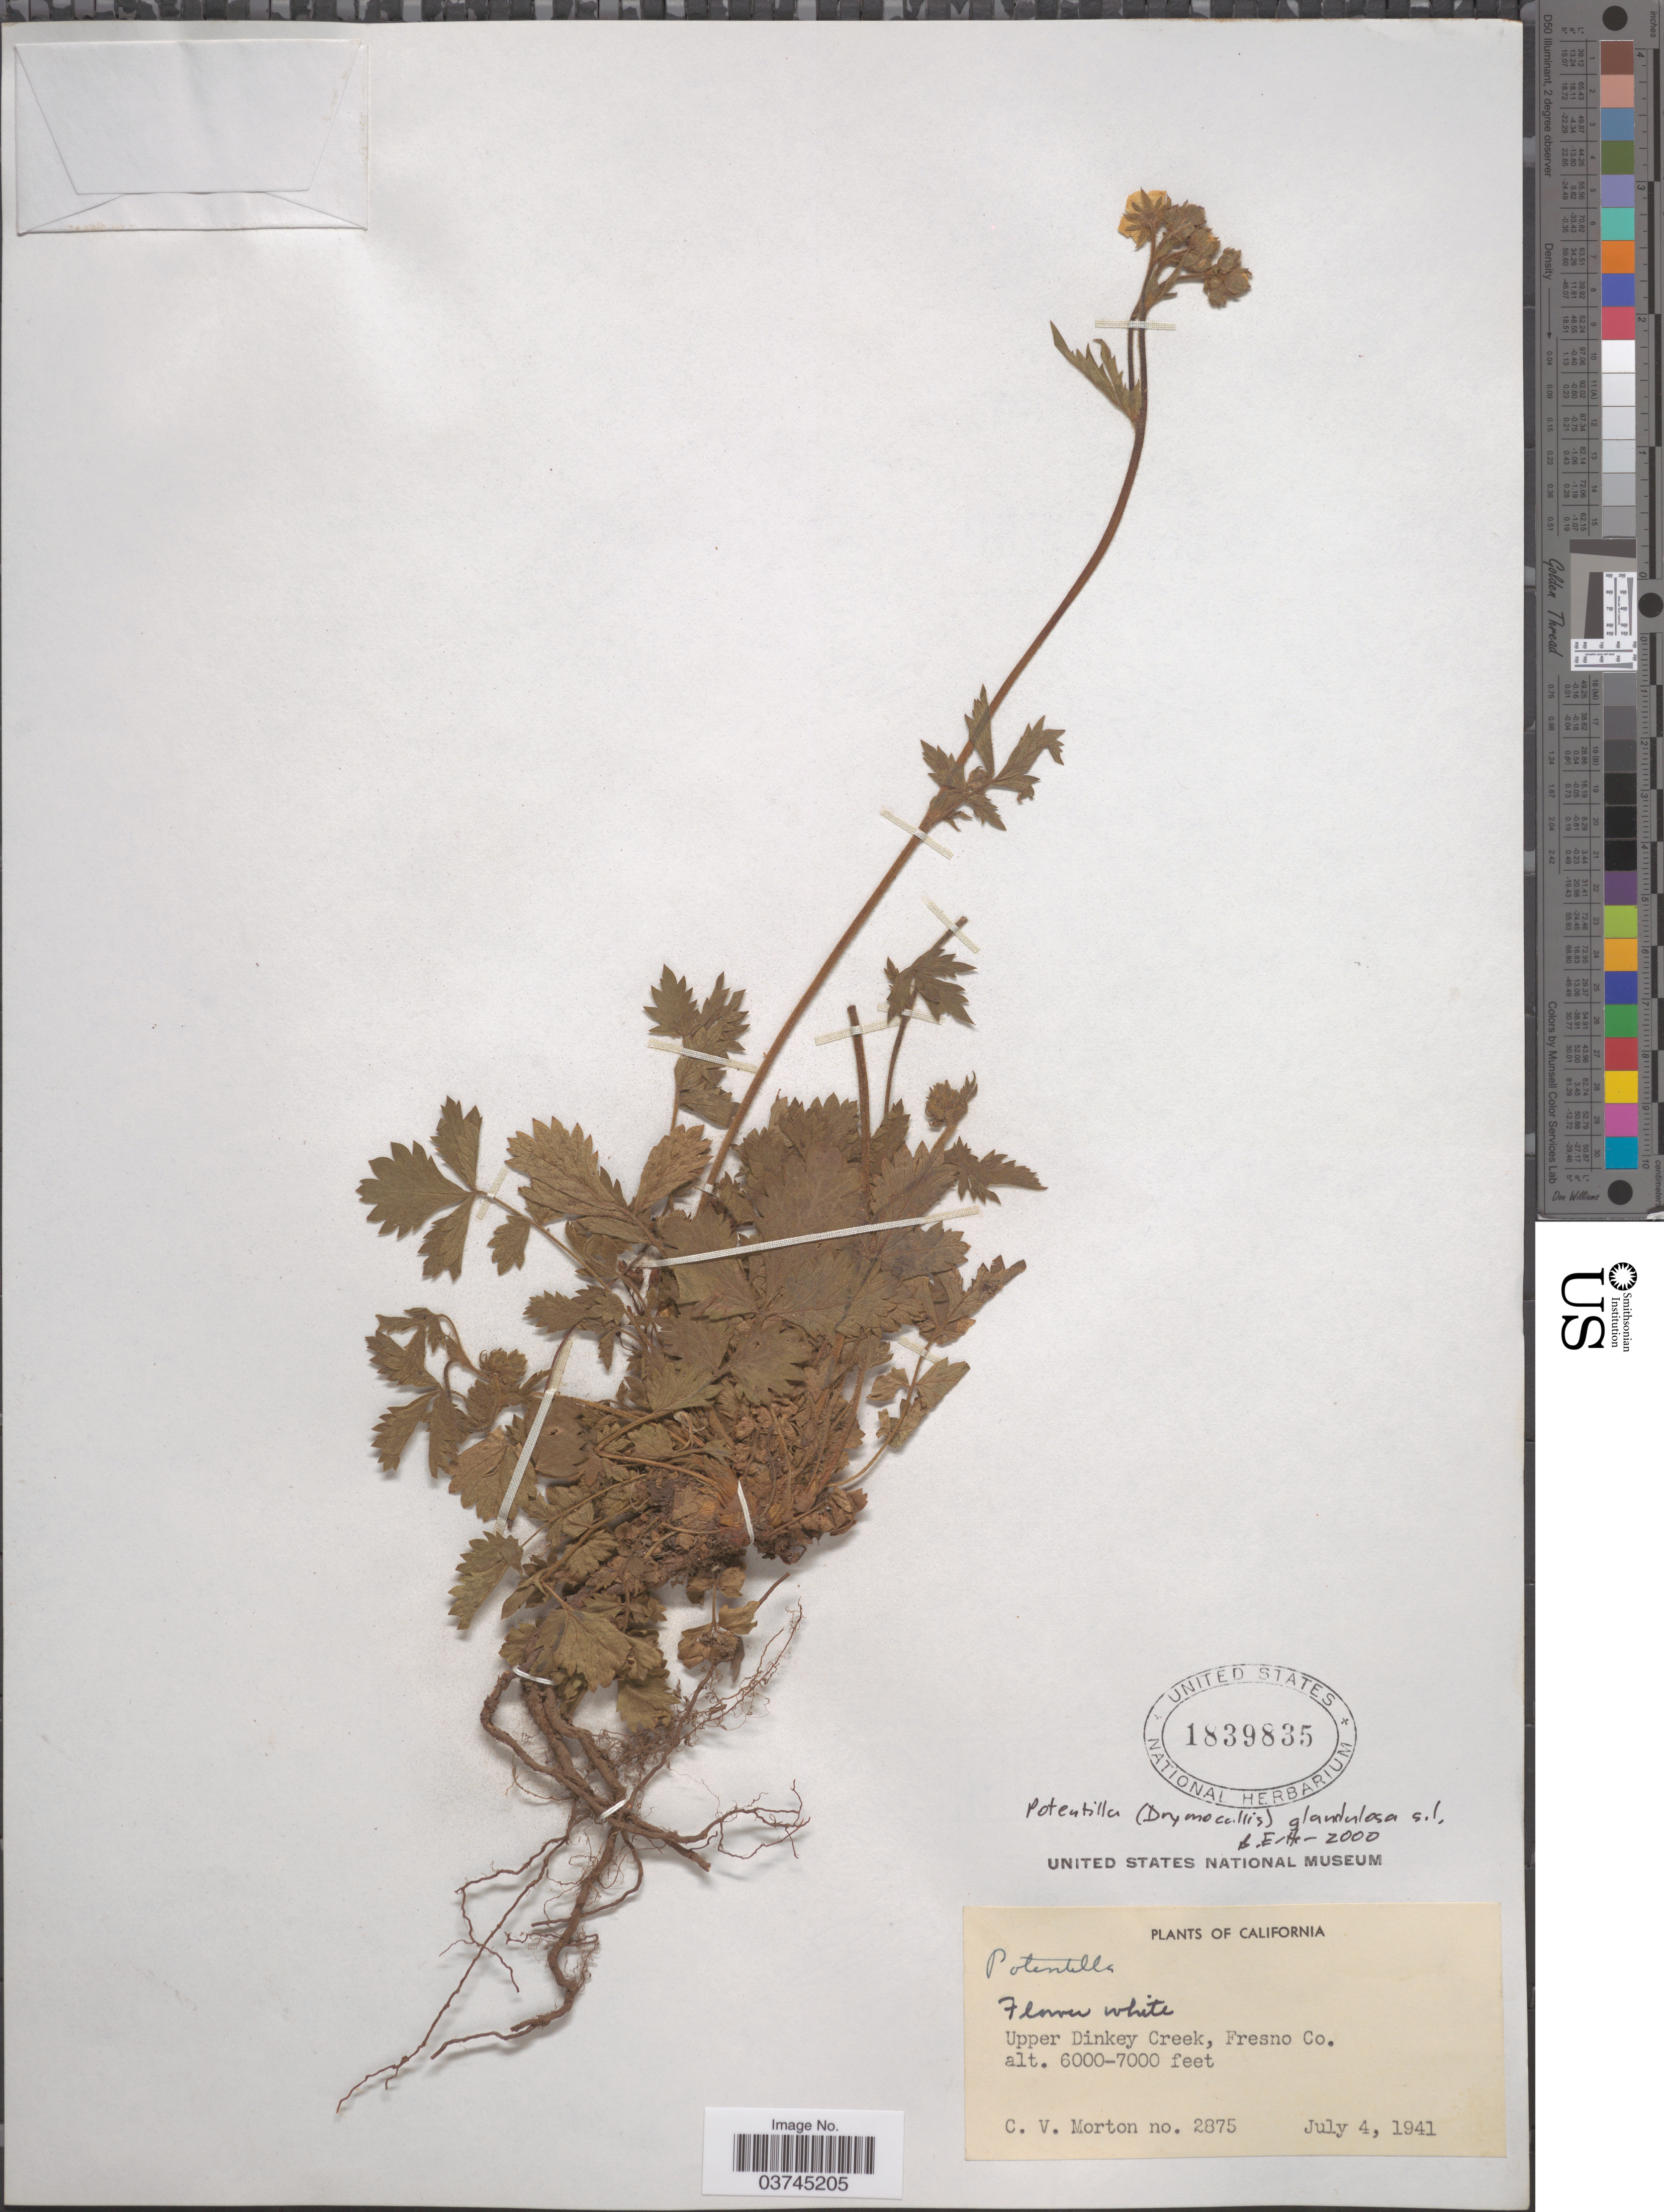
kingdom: Plantae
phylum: Tracheophyta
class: Magnoliopsida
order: Rosales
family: Rosaceae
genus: Drymocallis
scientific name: Drymocallis glandulosa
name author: (Lindl.) Rydb.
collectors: C. V. Morton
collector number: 2875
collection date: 1941-07-04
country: United States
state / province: California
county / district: Fresno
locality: Upper Dinkey Creek, Fresno Co.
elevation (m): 1829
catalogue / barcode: US 1839835